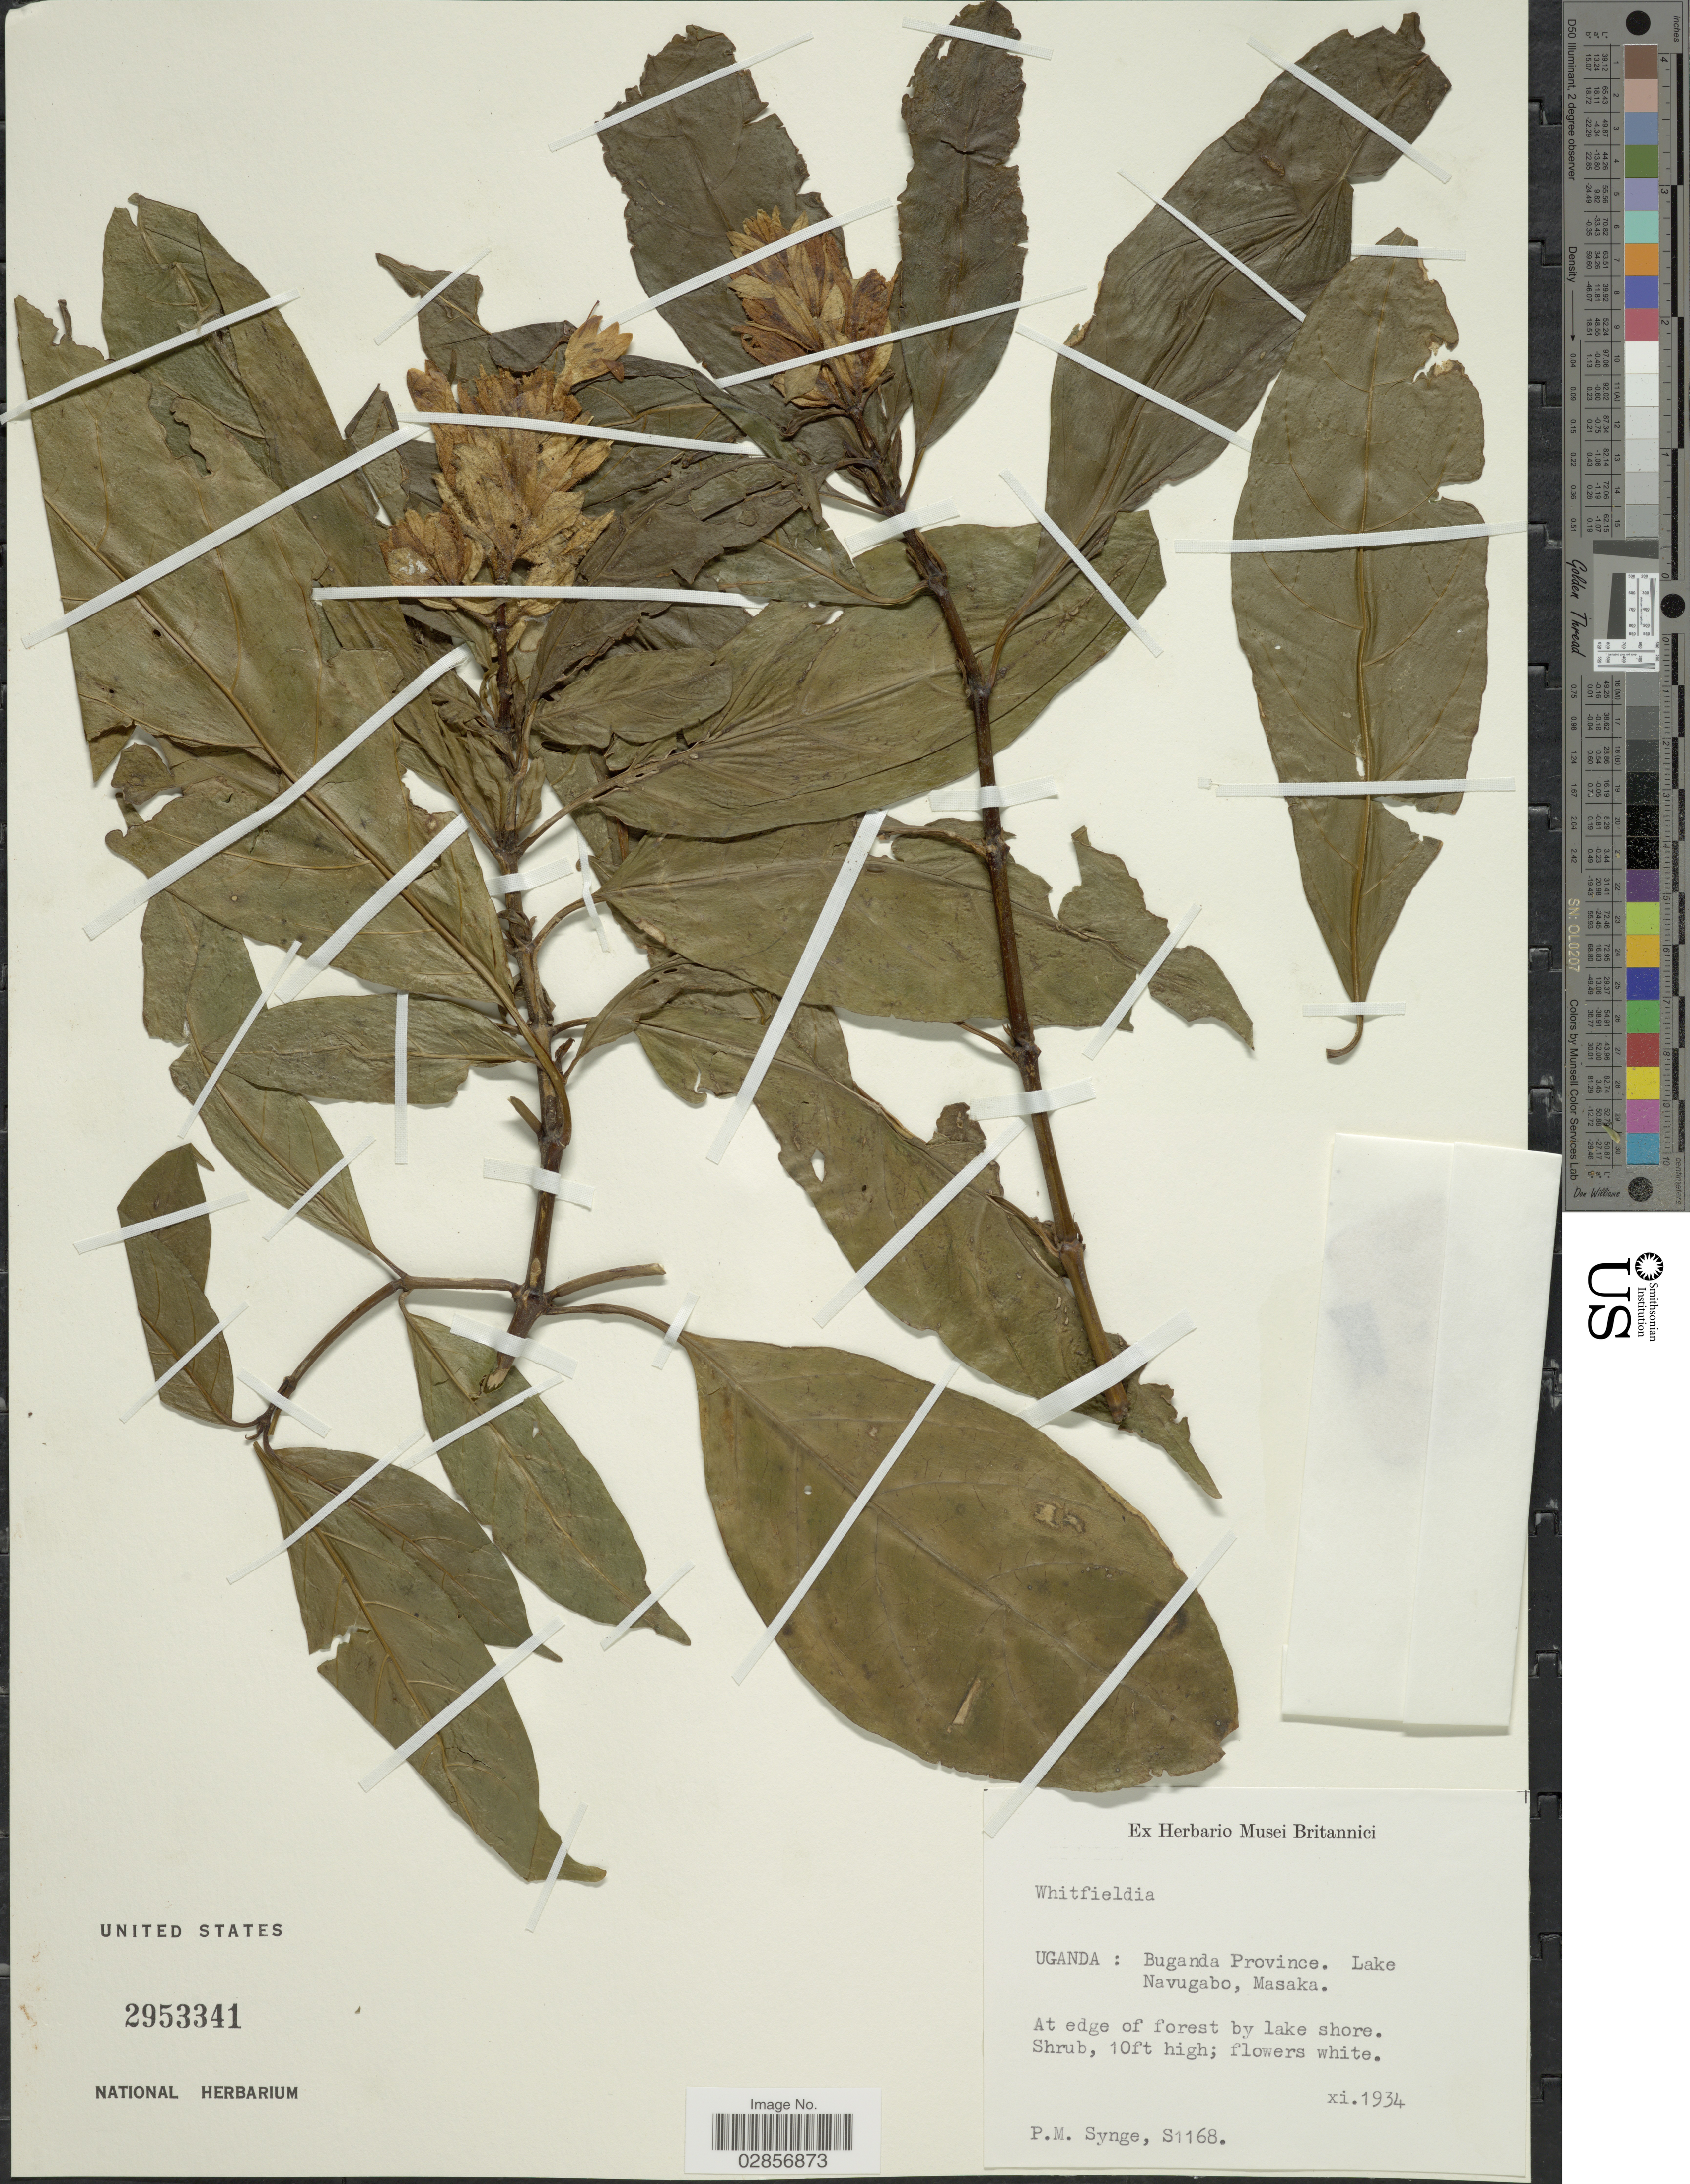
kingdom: Plantae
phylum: Tracheophyta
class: Magnoliopsida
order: Lamiales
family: Acanthaceae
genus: Whitfieldia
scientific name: Whitfieldia elongata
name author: (P. Beauv.) De Wild. & Durand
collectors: P. Synge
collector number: S1168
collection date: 1934-11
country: Uganda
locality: Buganda Province. Lake Navugabo, Masaka.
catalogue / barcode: US 2953341